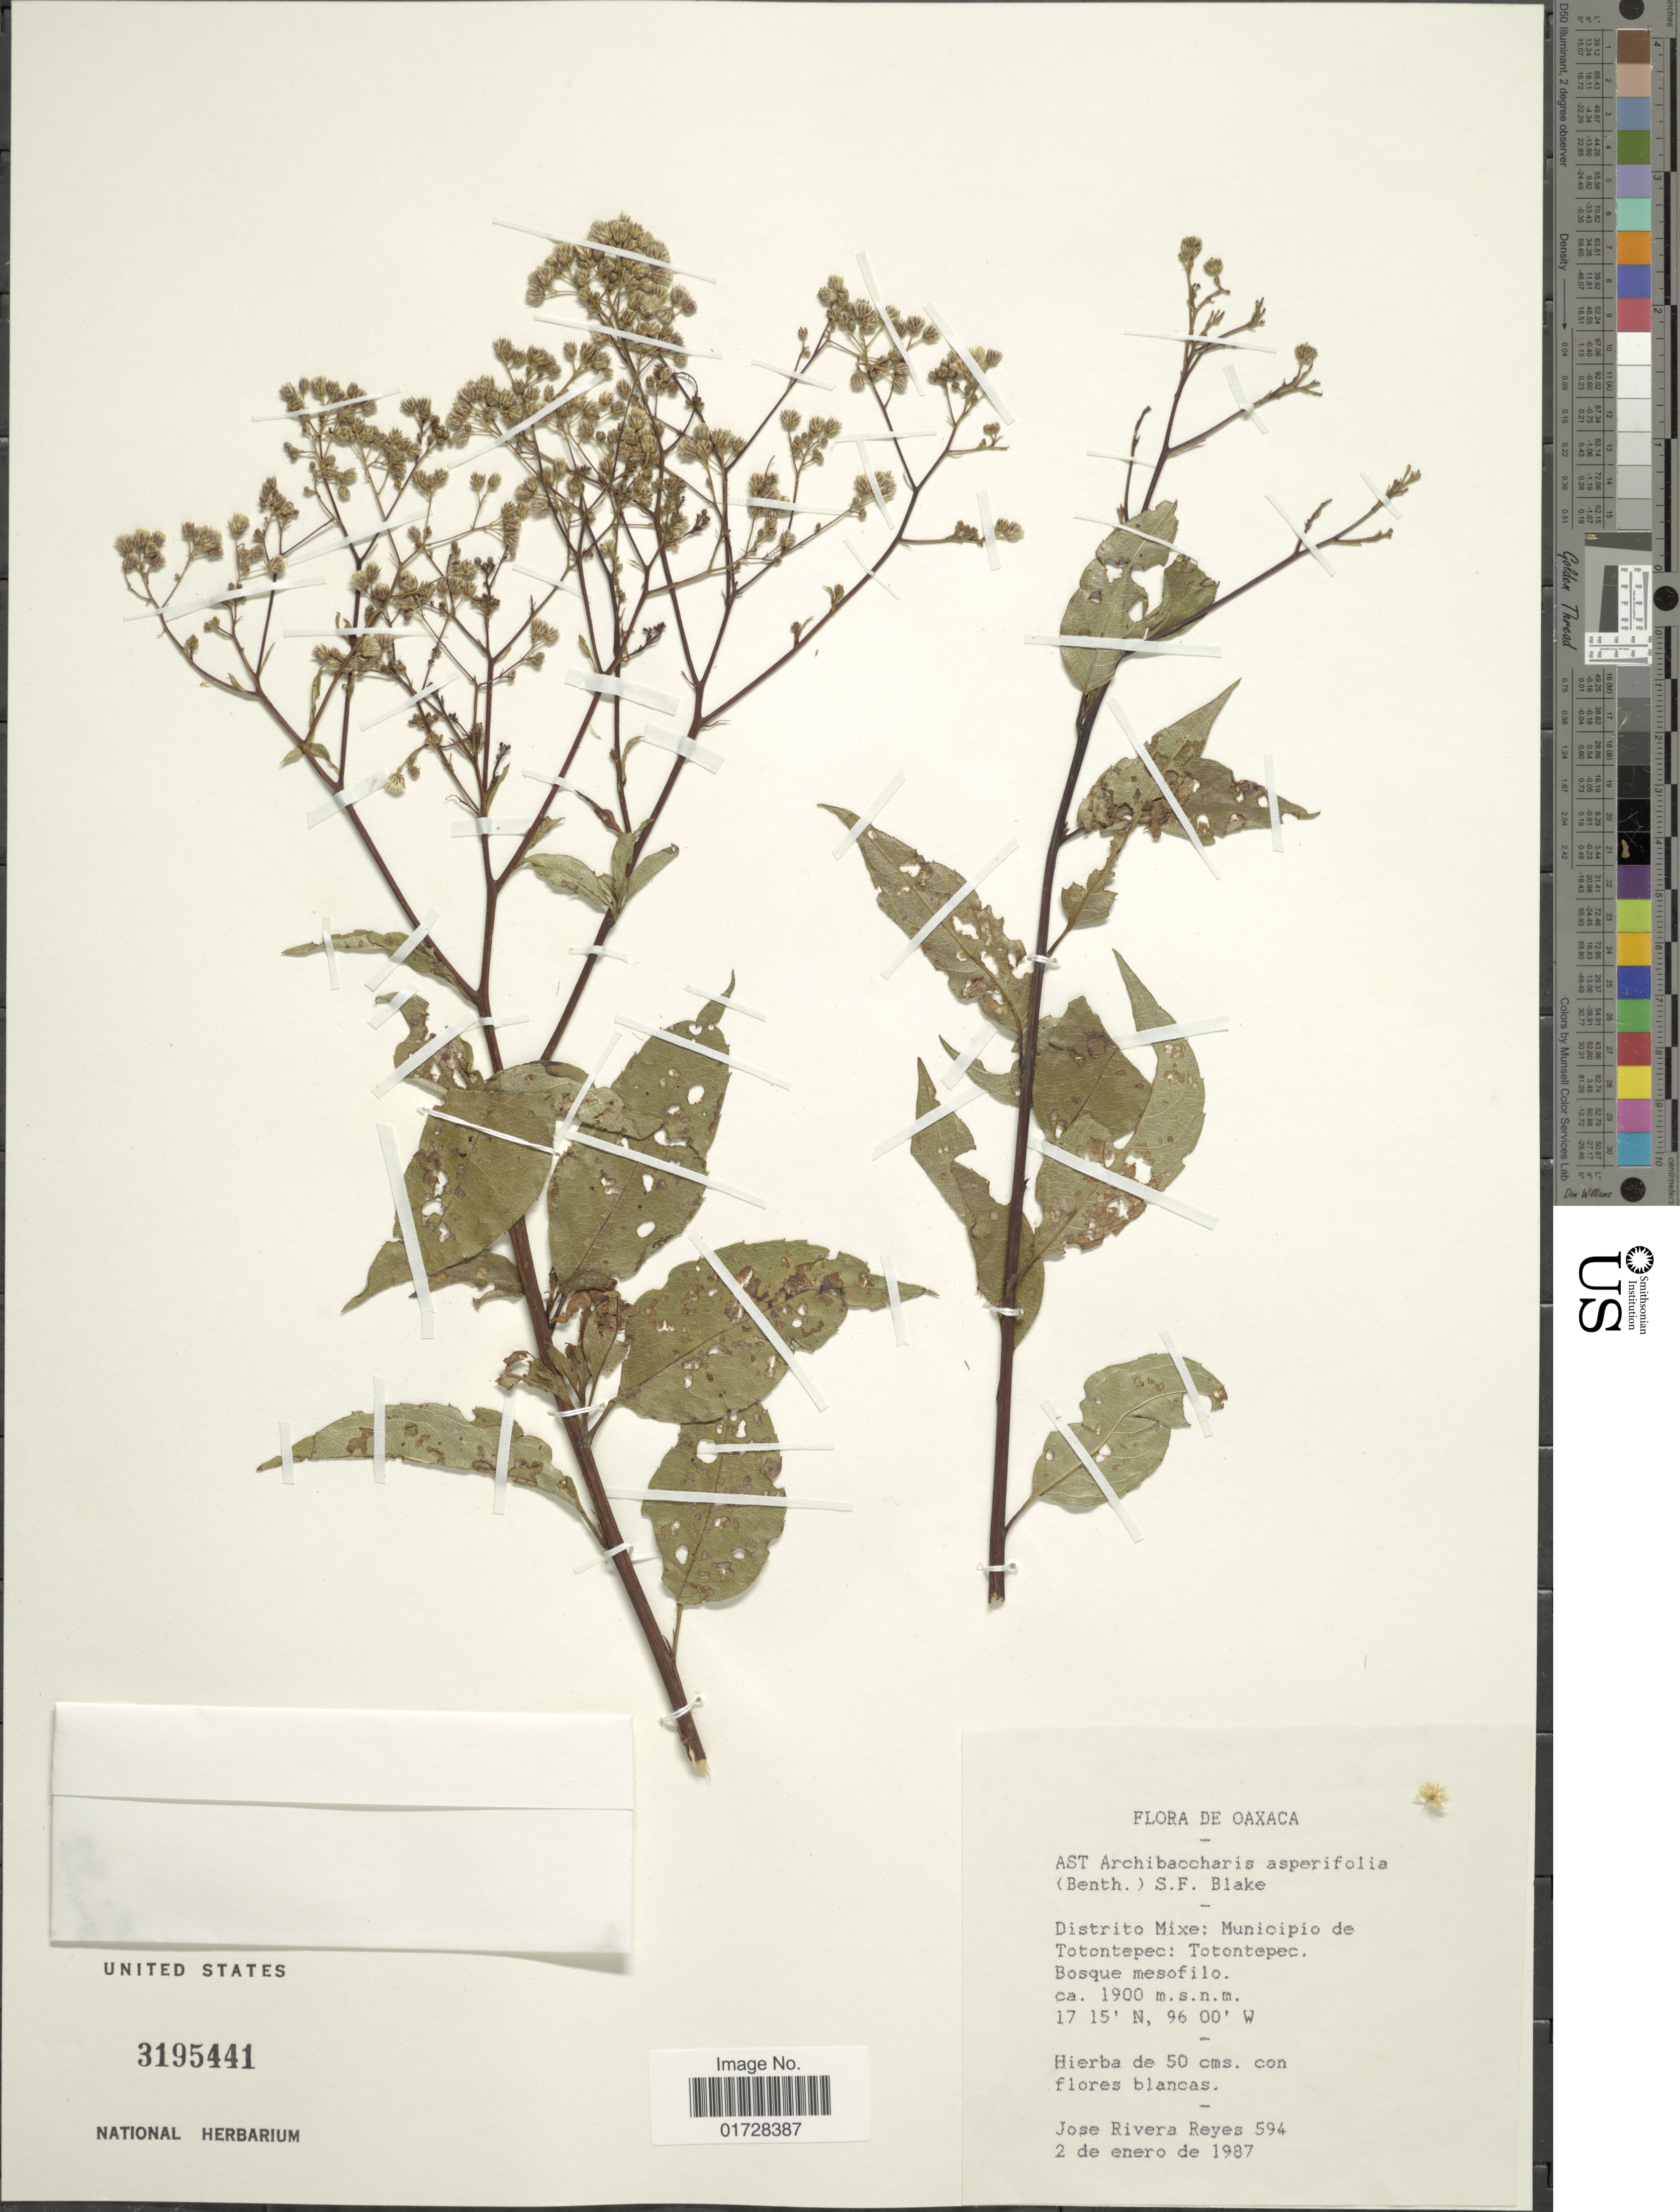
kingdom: Plantae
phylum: Tracheophyta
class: Magnoliopsida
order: Asterales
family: Asteraceae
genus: Archibaccharis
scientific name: Archibaccharis asperifolia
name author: (Benth.) S.F. Blake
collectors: J. Reyes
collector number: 594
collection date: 1987-01-02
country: Mexico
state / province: Oaxaca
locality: Distrito Mixe, Municipio de Totontepec, Totontepec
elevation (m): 1900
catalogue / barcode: US 3195441